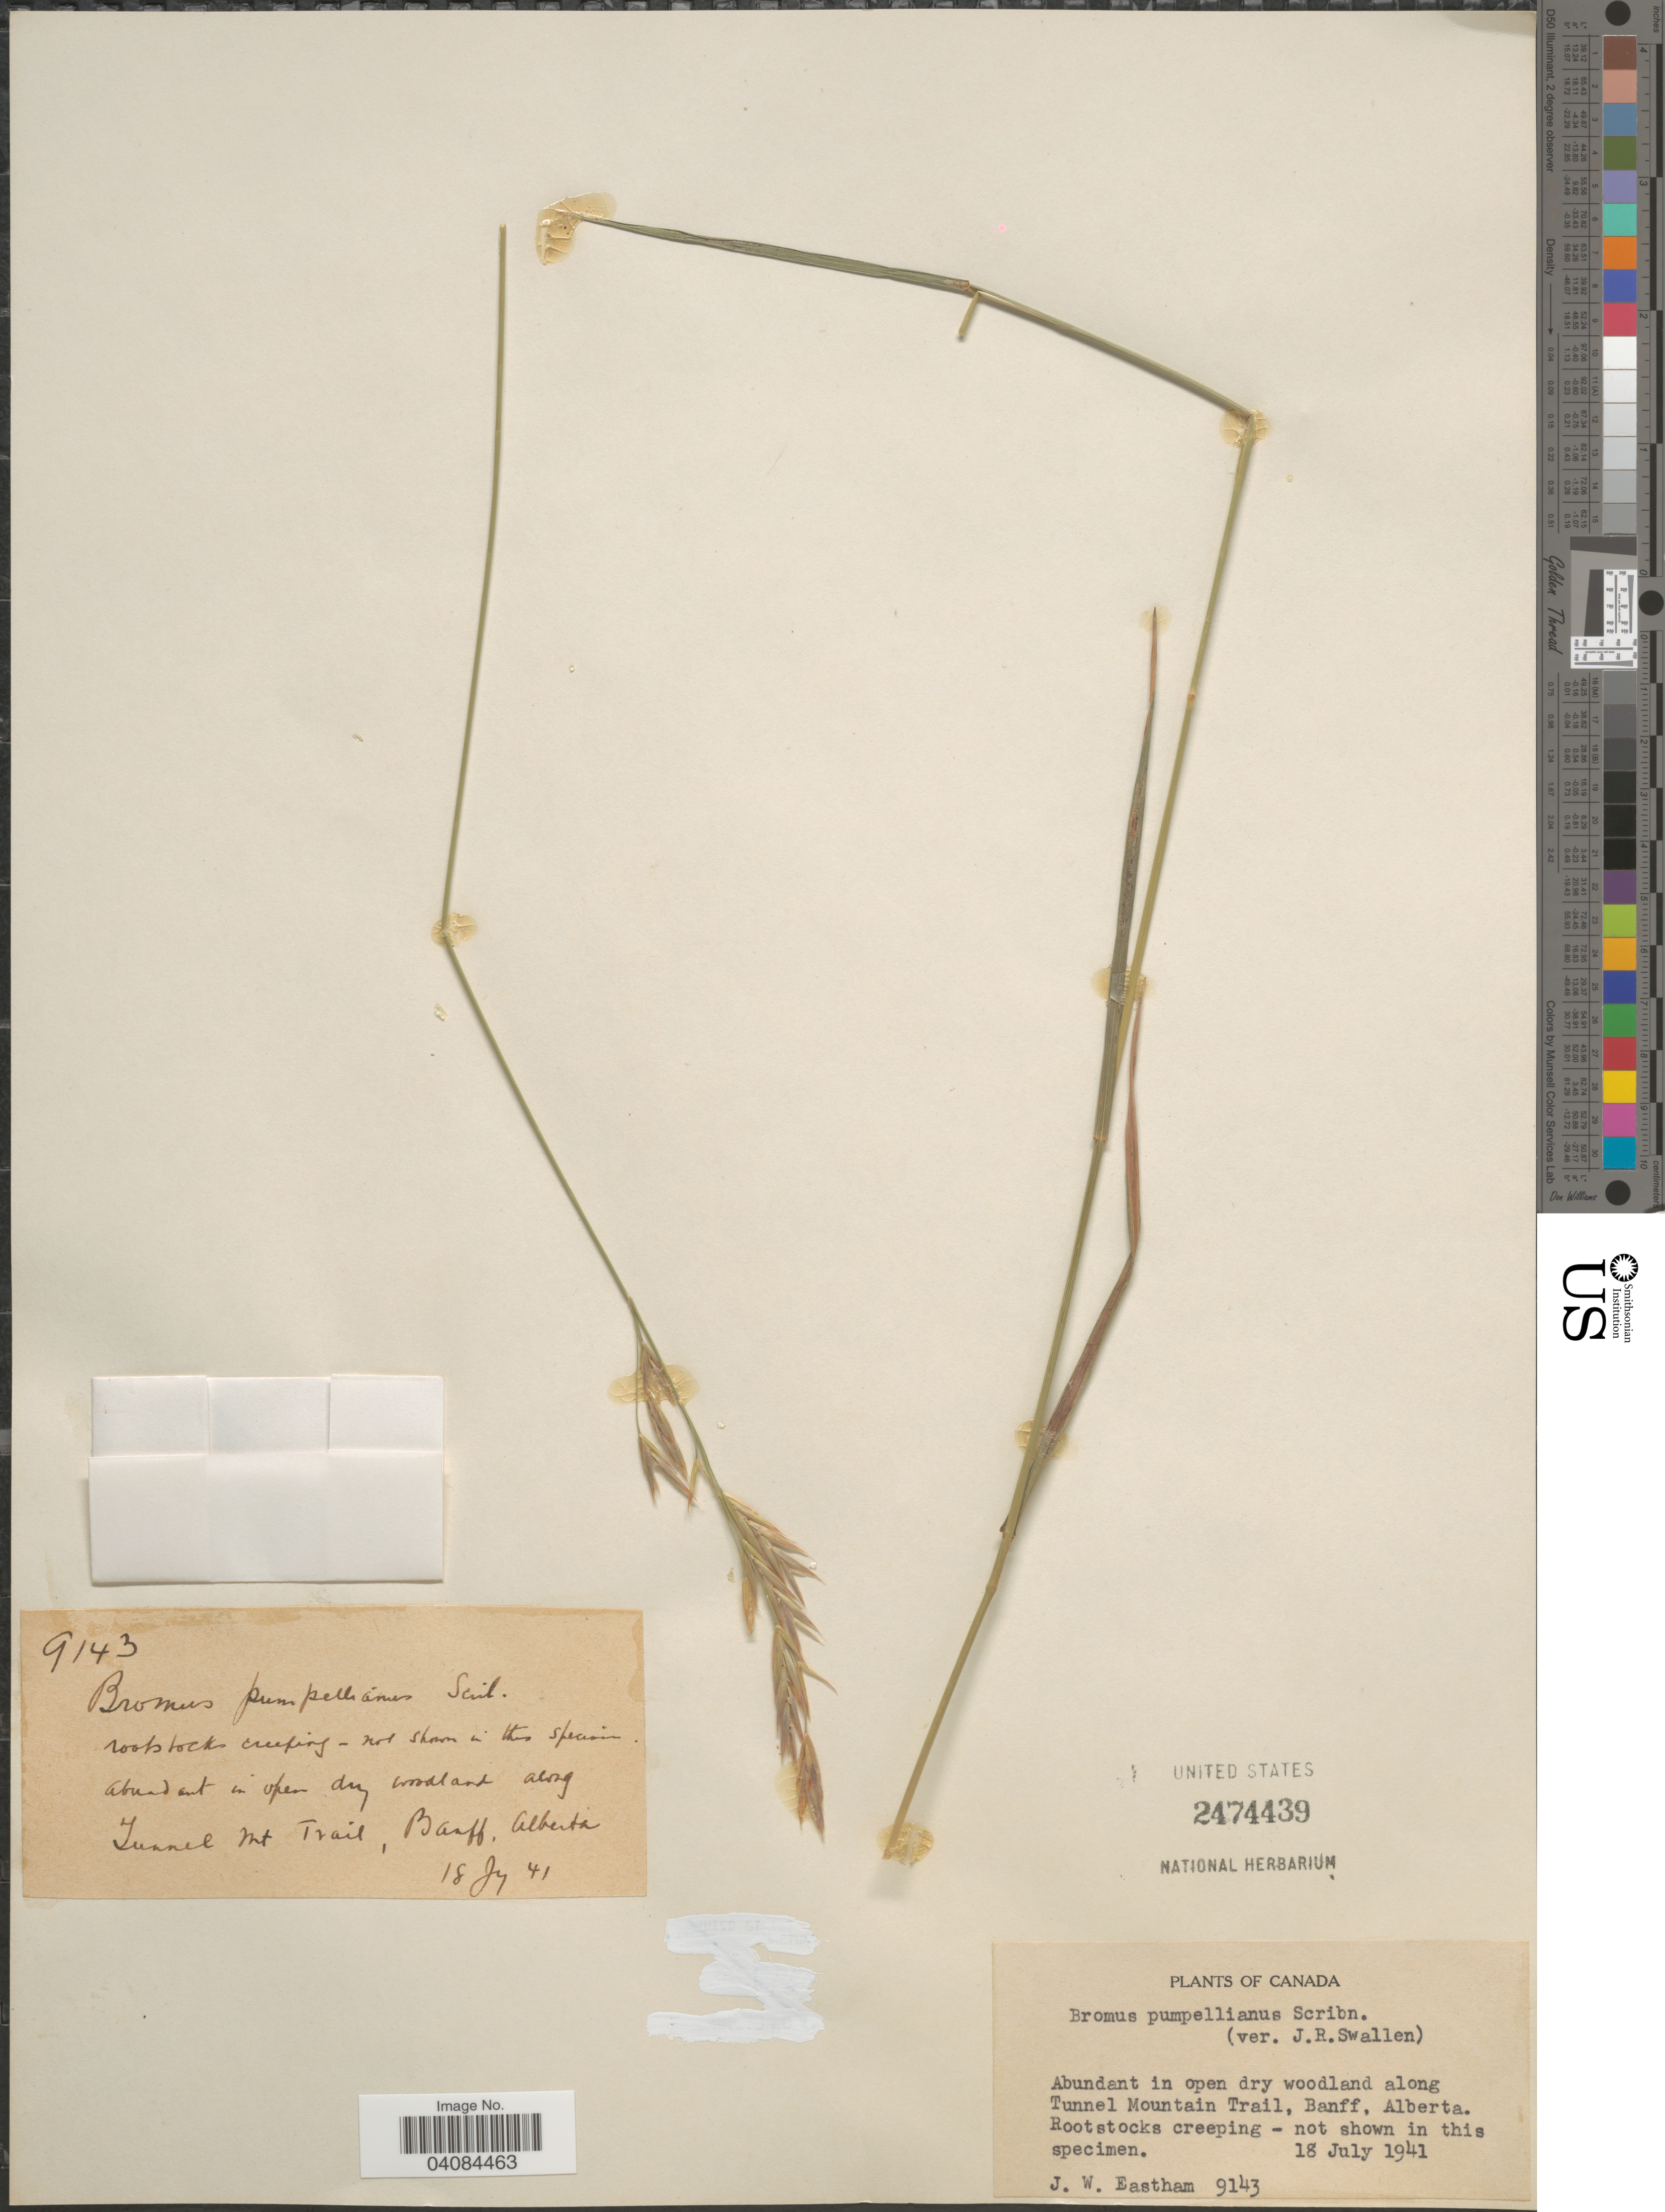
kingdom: Plantae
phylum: Tracheophyta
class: Liliopsida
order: Poales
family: Poaceae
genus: Bromus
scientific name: Bromus pumpellianus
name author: Scribn.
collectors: J. Eastham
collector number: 9143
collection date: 1941-07-18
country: Canada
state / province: Alberta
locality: In open dry woodland along Tunnel Mountain Trail, Banff.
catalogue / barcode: US 2474439